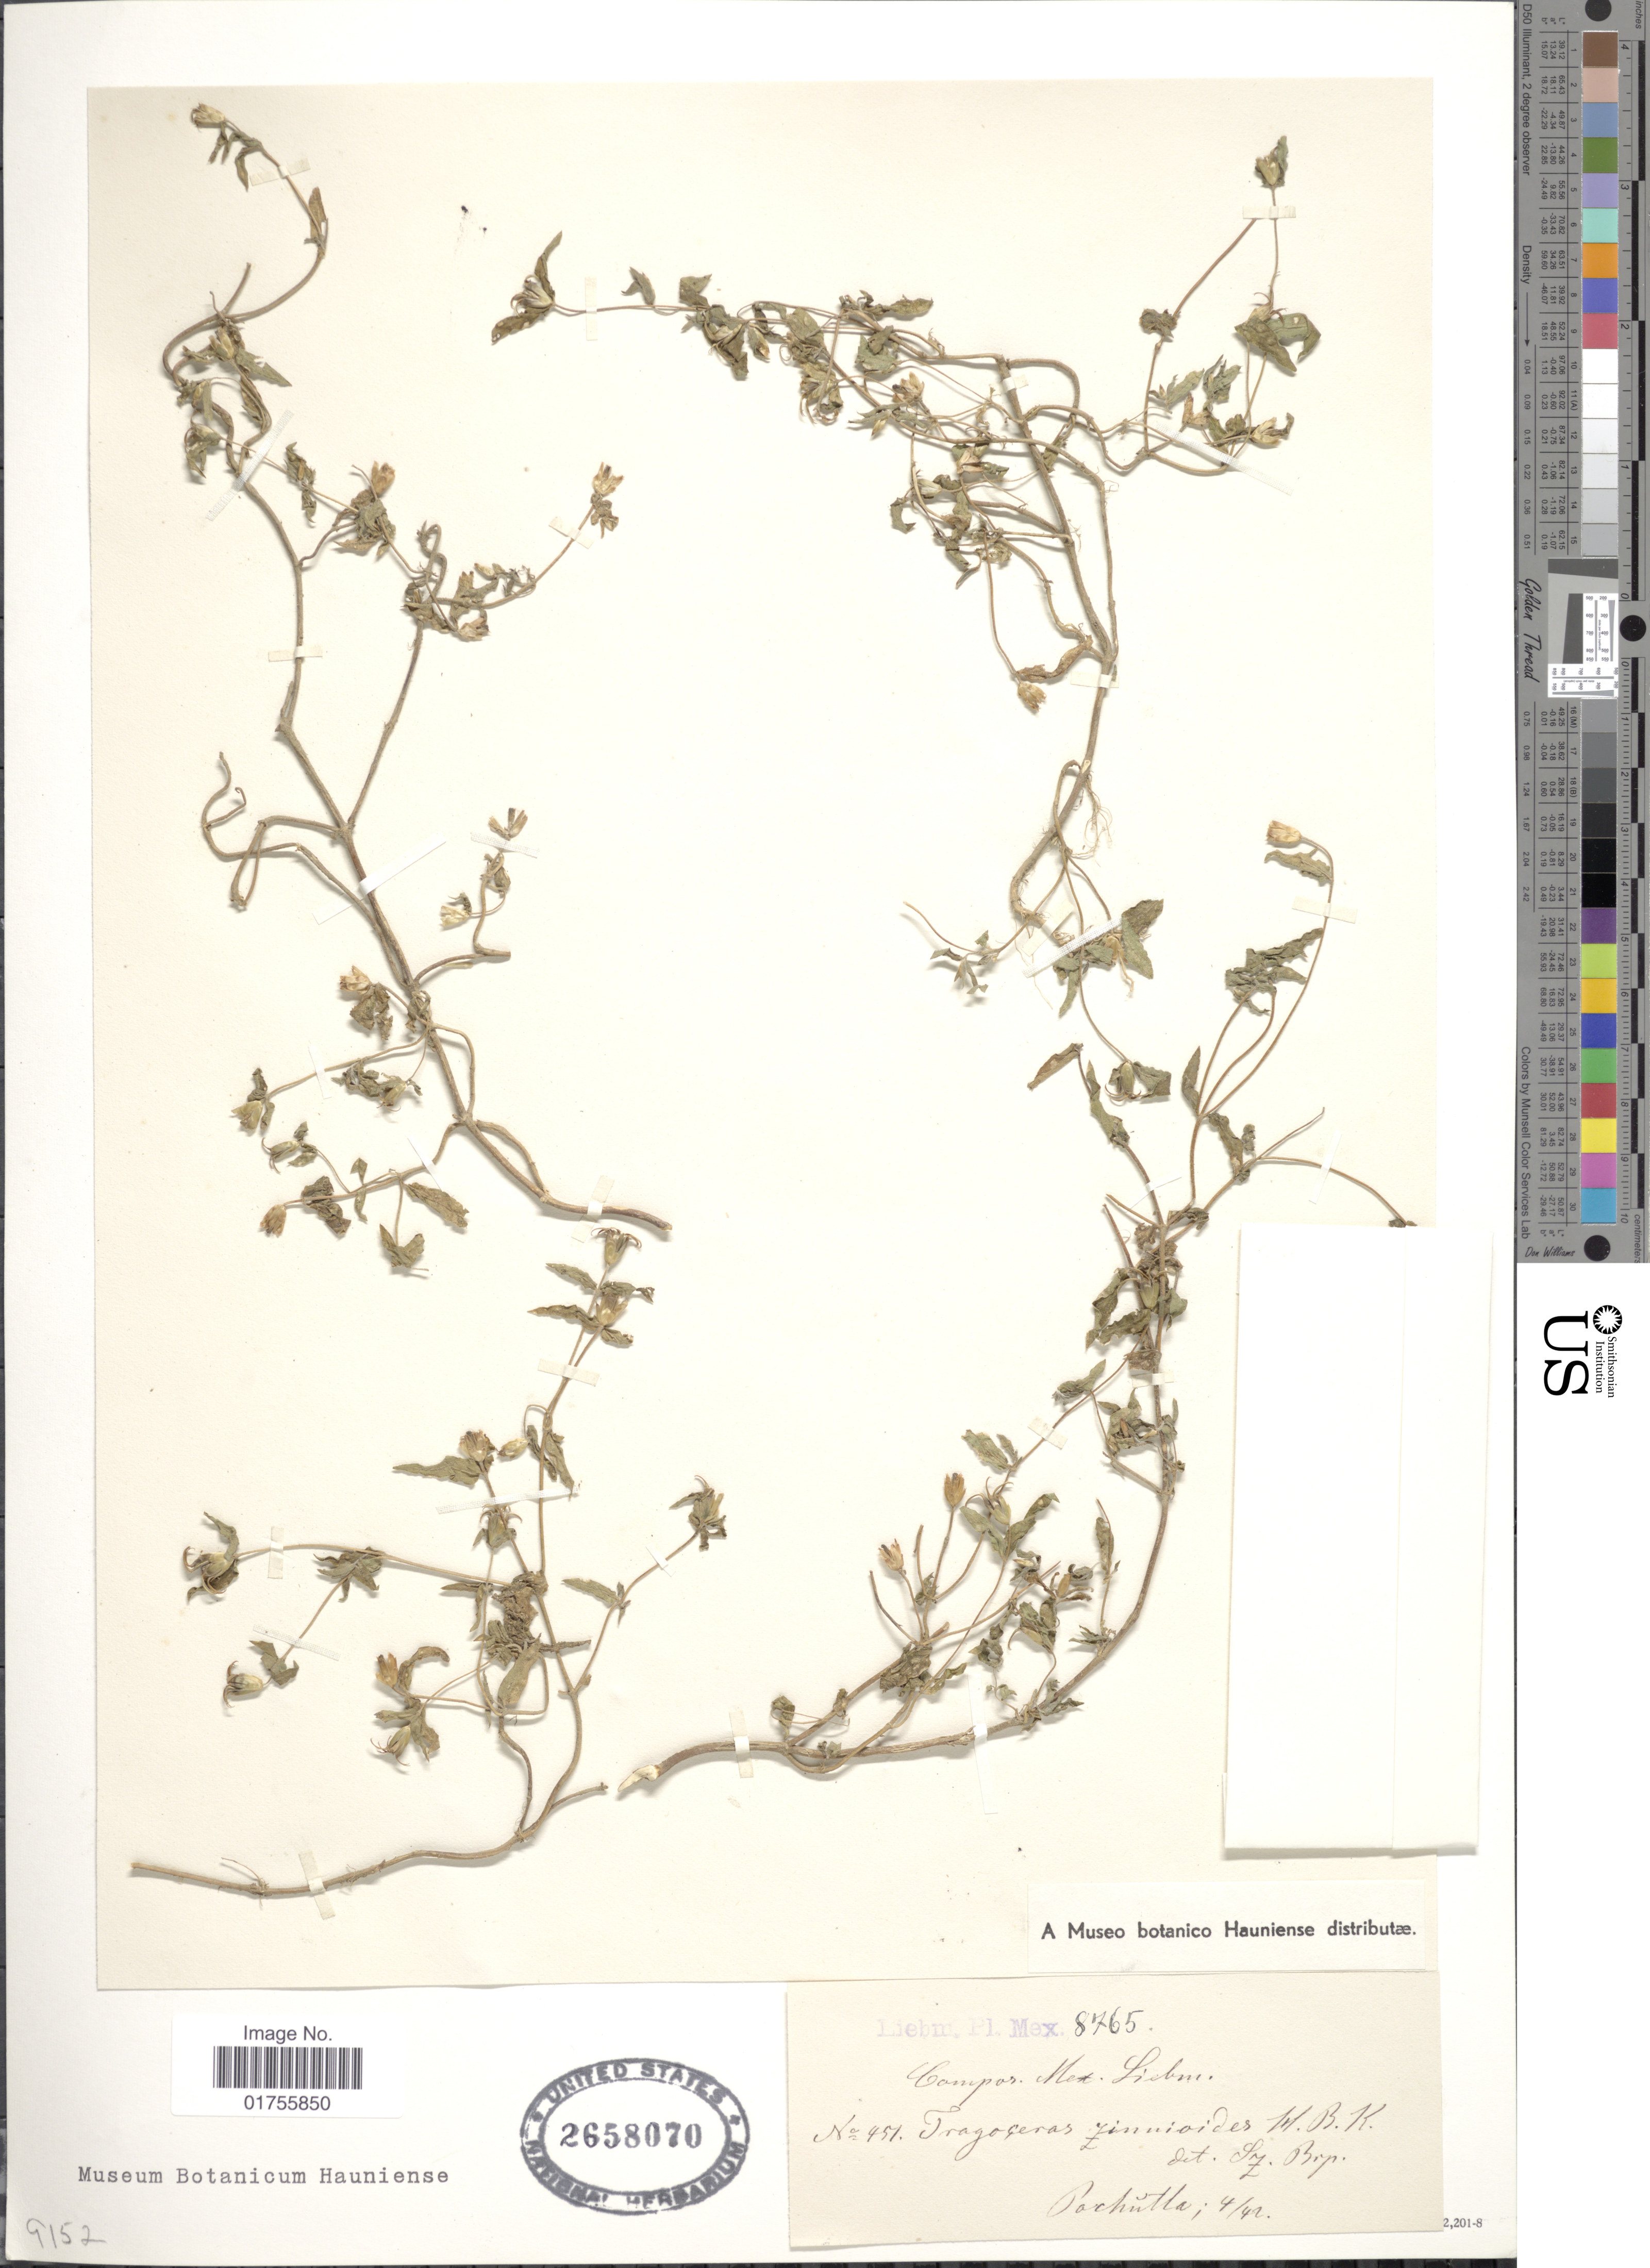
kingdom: Plantae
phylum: Tracheophyta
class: Magnoliopsida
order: Asterales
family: Asteraceae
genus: Tragoceros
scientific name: Tragoceros zinnioides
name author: Kunth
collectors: F. M. Liebmann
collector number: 451/8765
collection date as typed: Transcribed d/m/y: /4/42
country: Mexico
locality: Pochutla District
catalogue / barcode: US 2658070